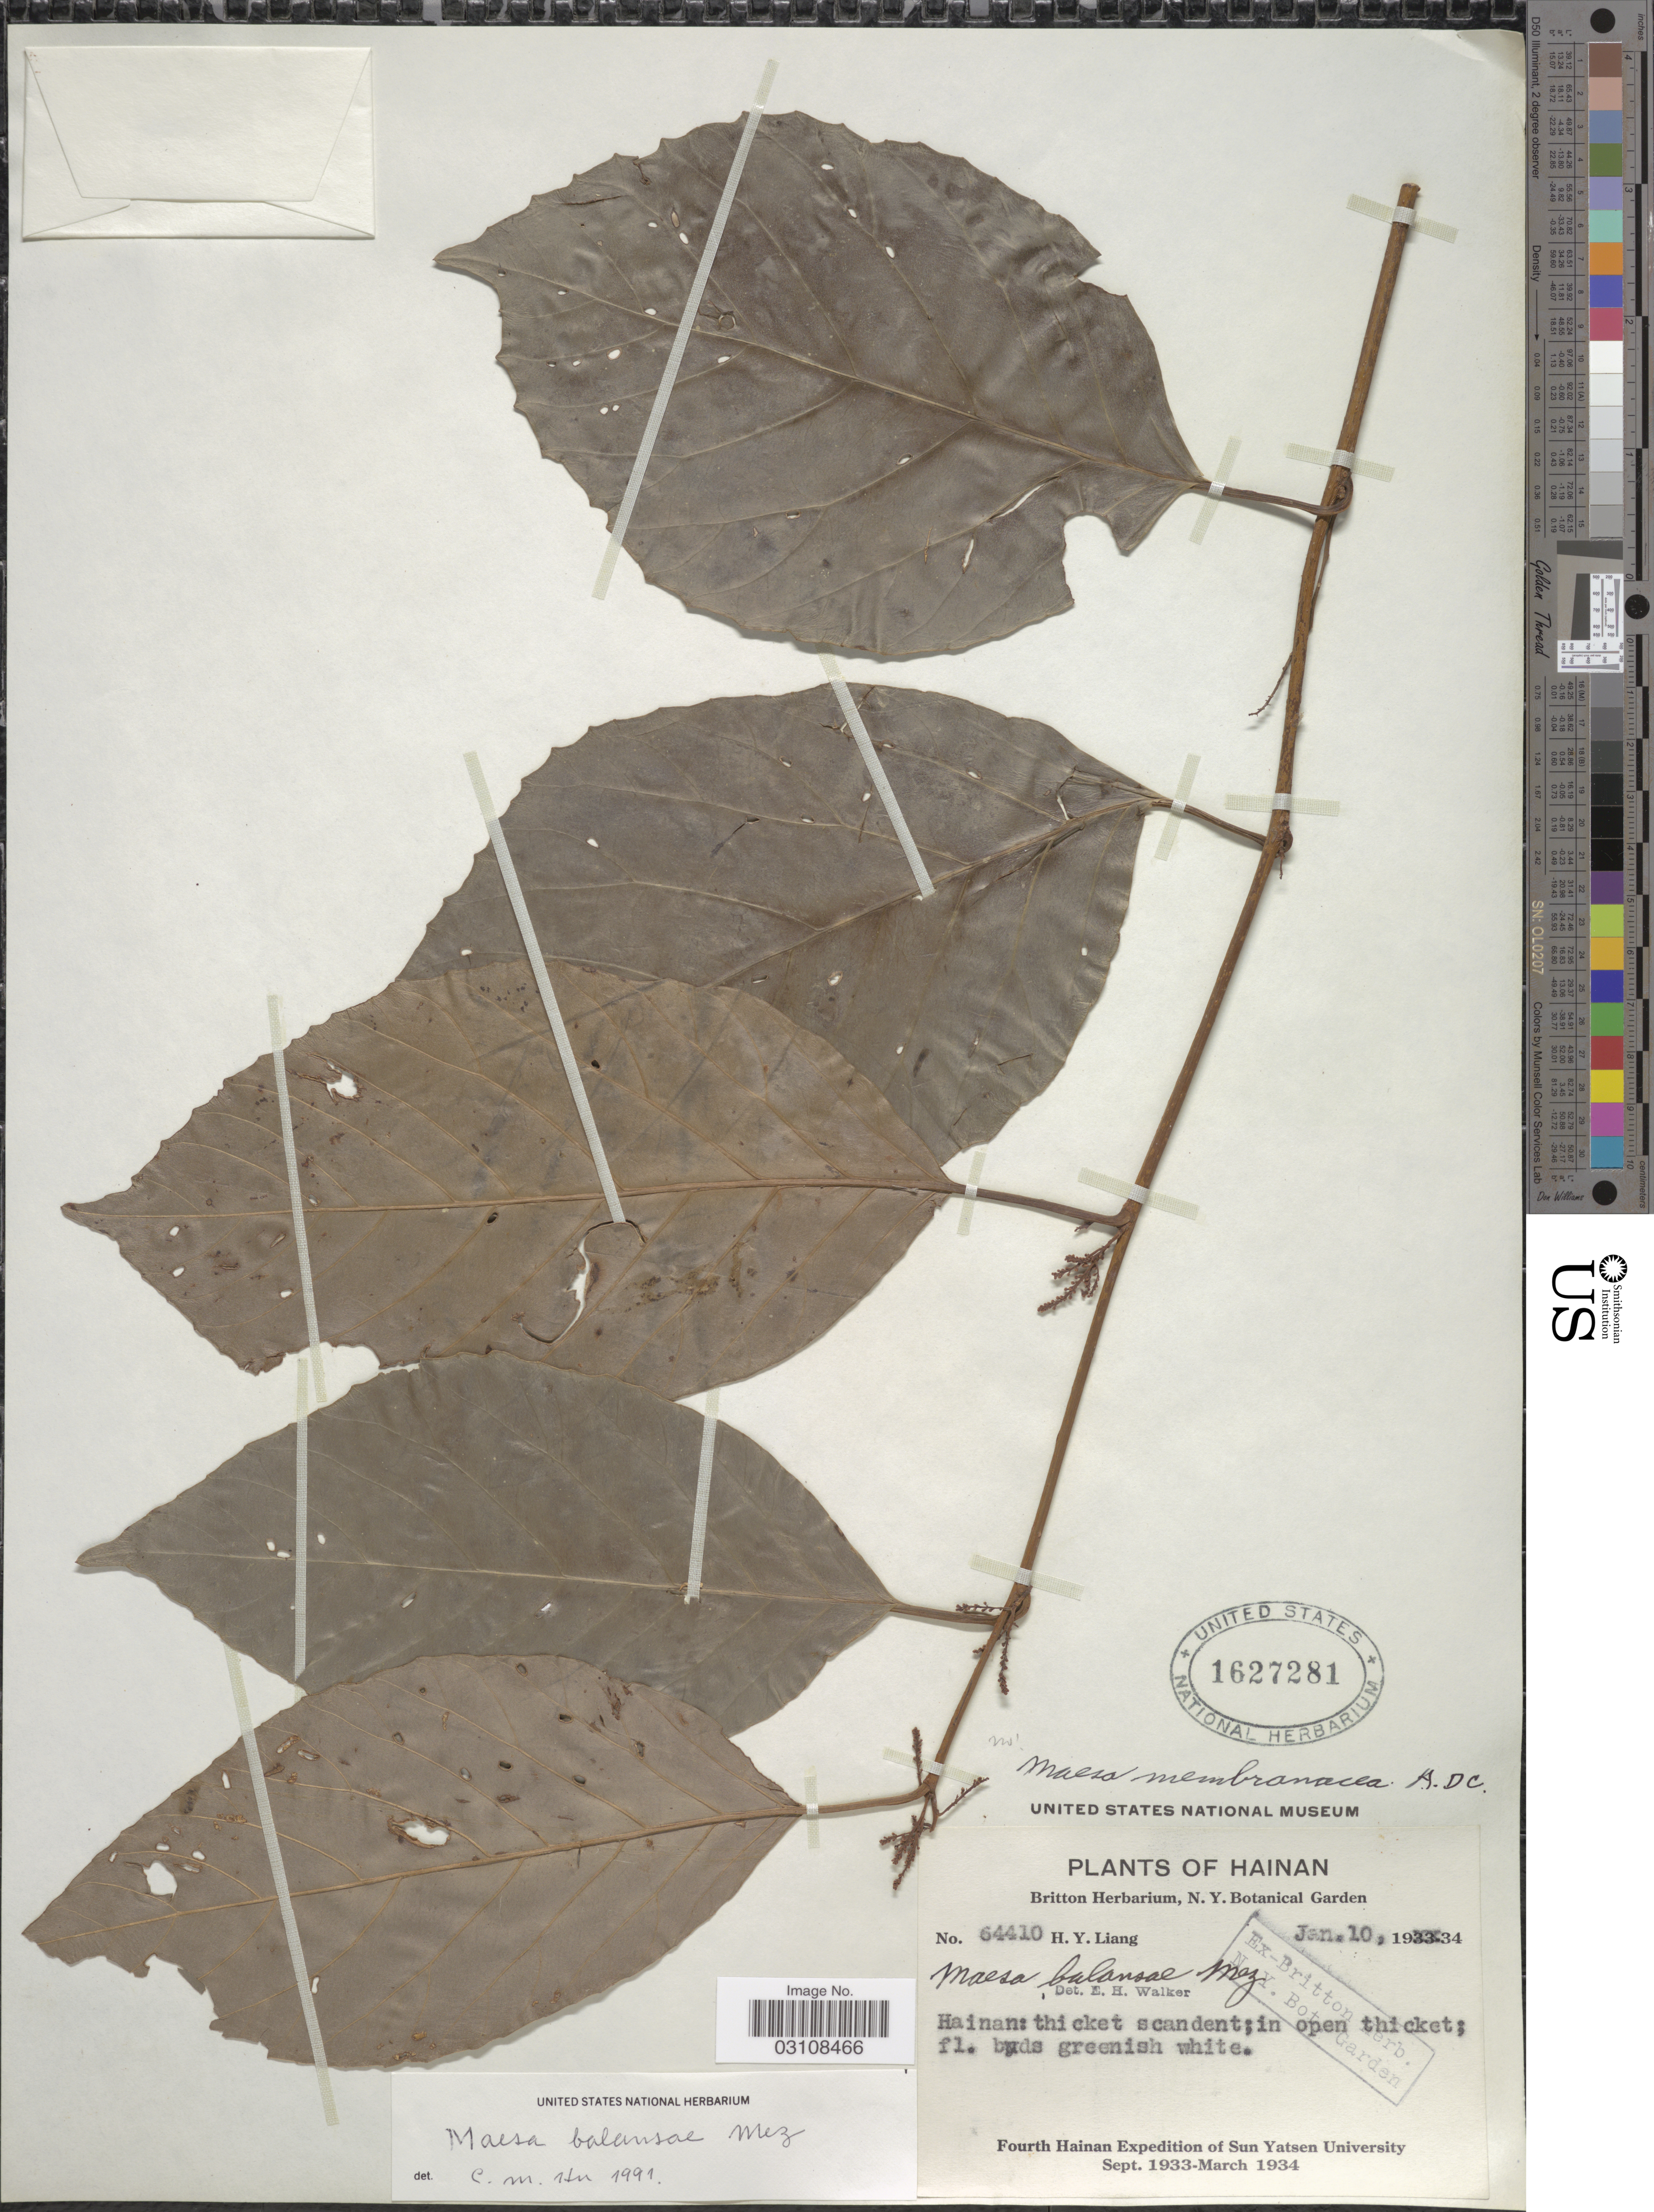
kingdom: Plantae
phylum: Tracheophyta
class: Magnoliopsida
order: Ericales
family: Primulaceae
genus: Maesa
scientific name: Maesa balansae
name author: Mez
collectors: H. Y. Liang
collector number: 64410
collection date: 1934-01-10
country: China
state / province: Hainan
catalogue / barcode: US 1627281